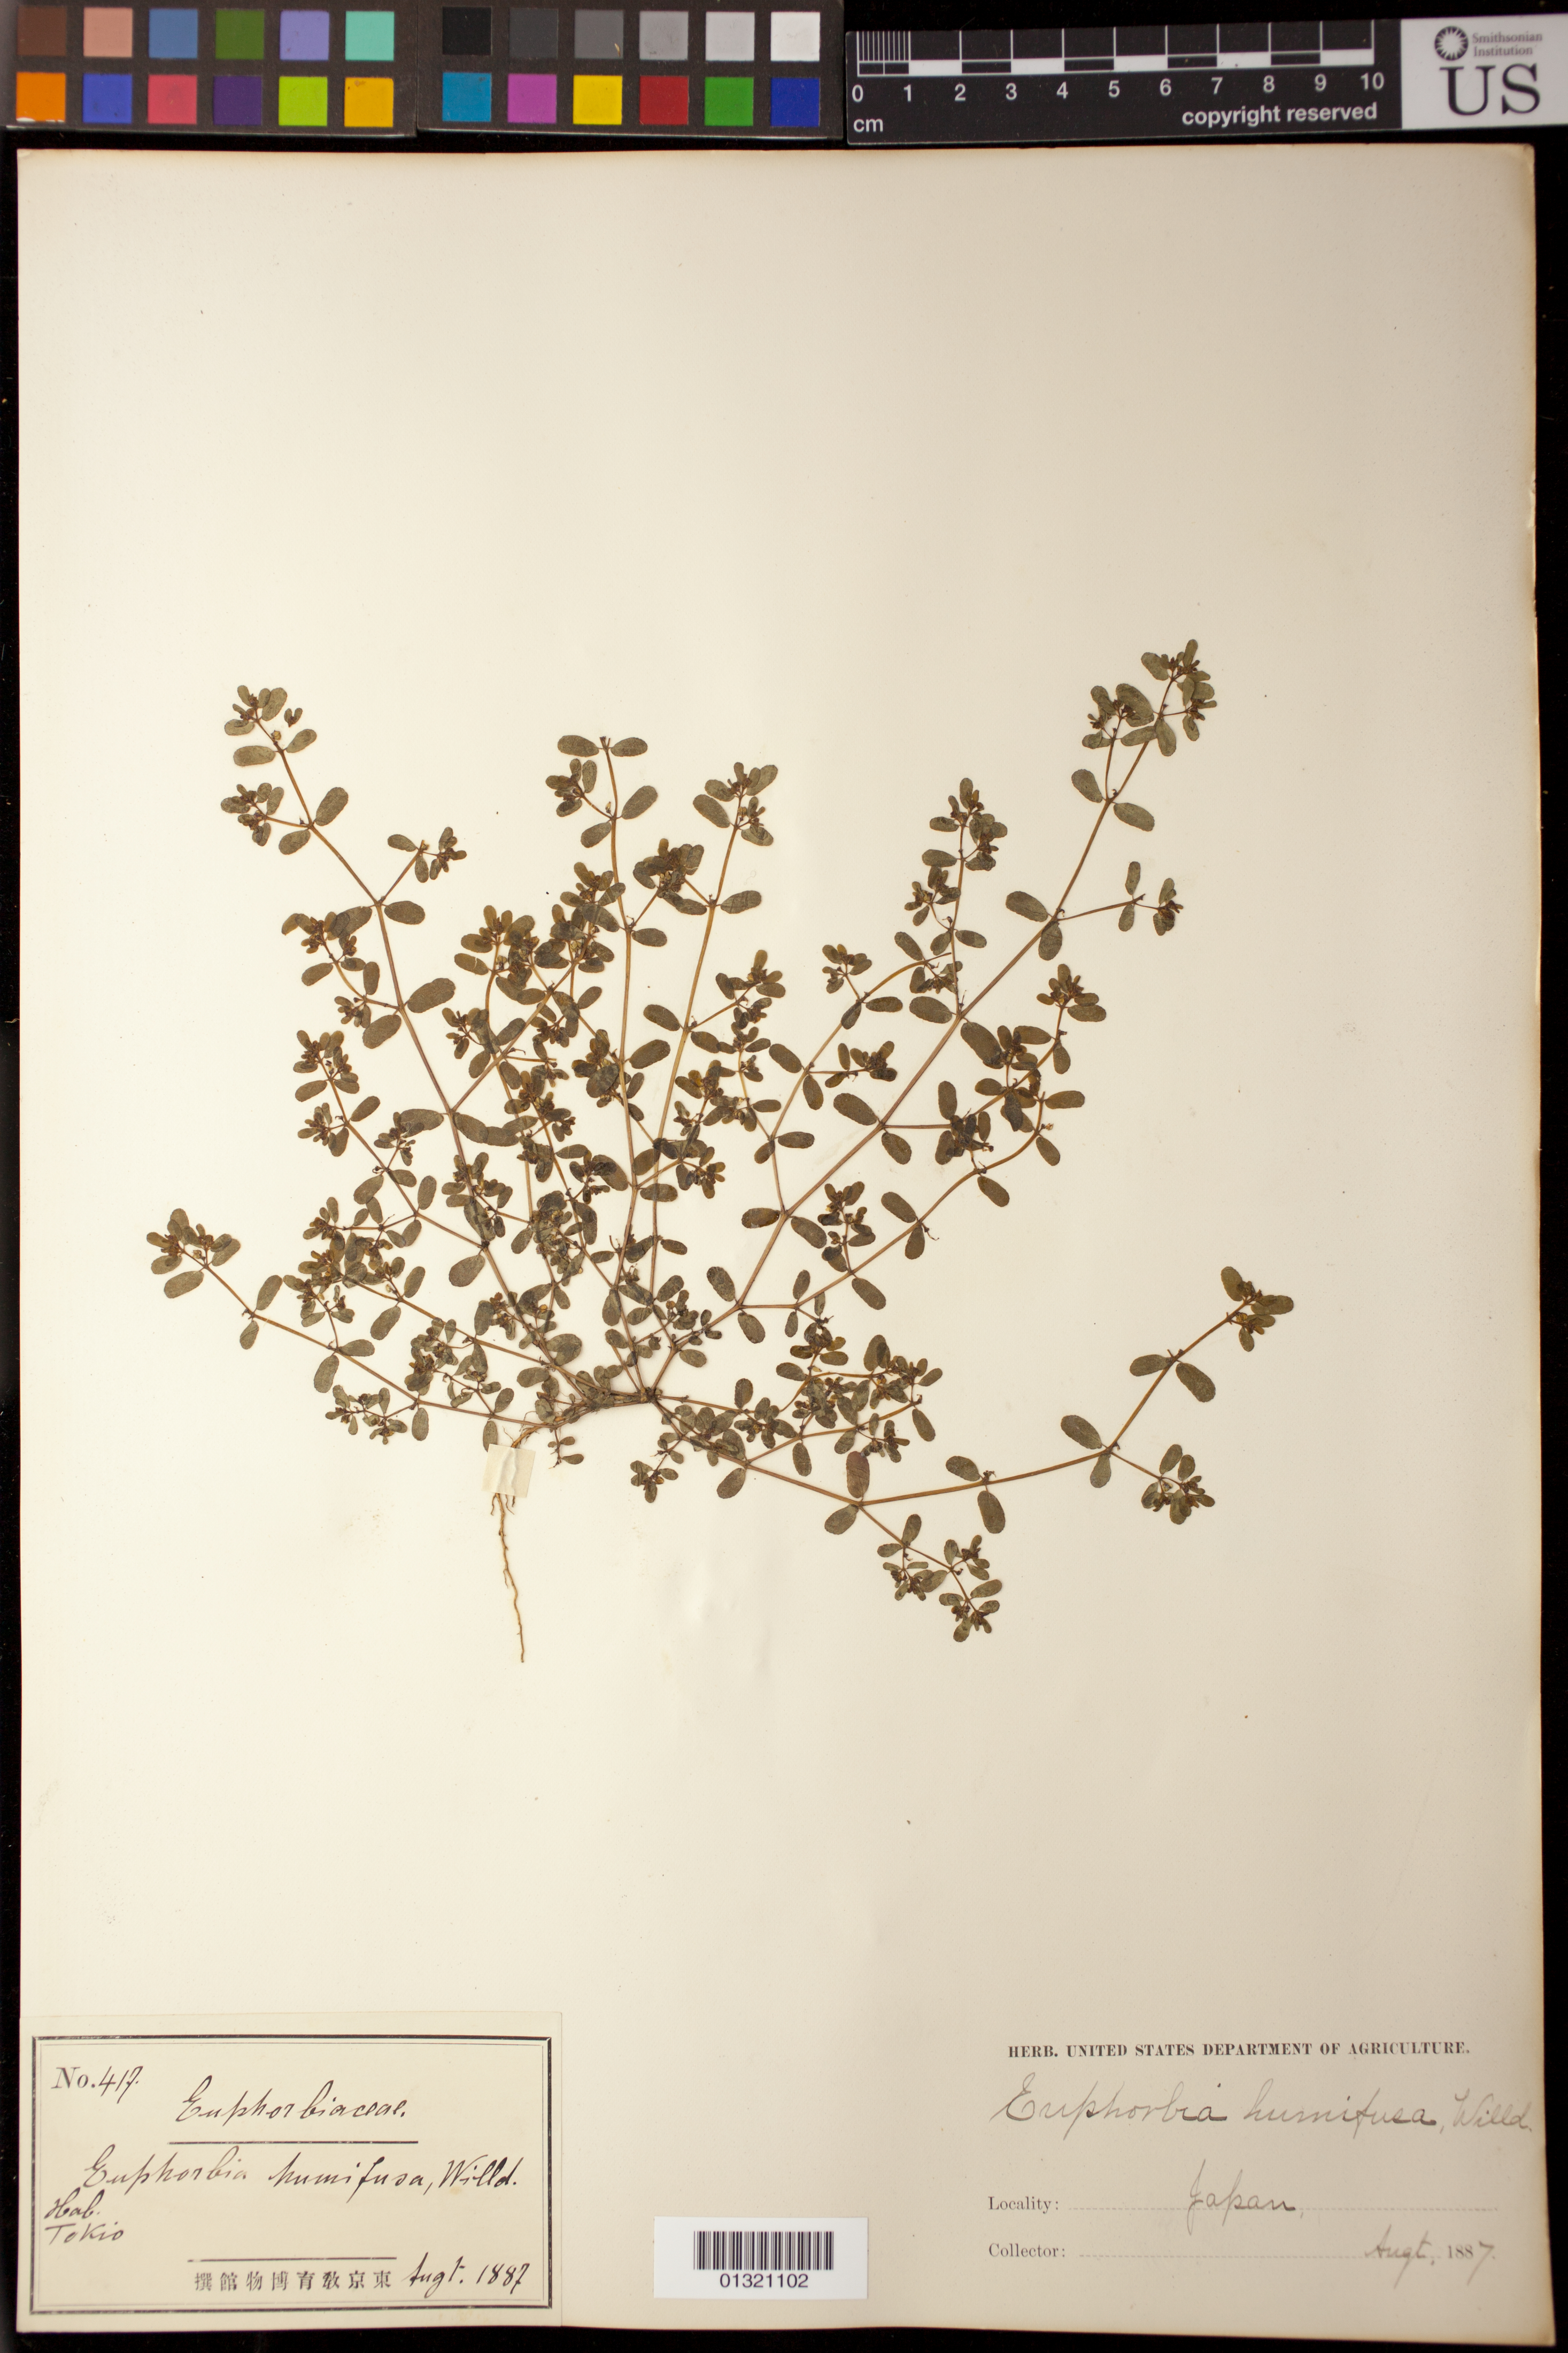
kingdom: Plantae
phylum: Tracheophyta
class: Magnoliopsida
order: Malpighiales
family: Euphorbiaceae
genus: Euphorbia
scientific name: Euphorbia humifusa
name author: Willd. ex Schlecht.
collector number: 417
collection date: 1887-08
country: Japan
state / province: Tokyo, Federal City of